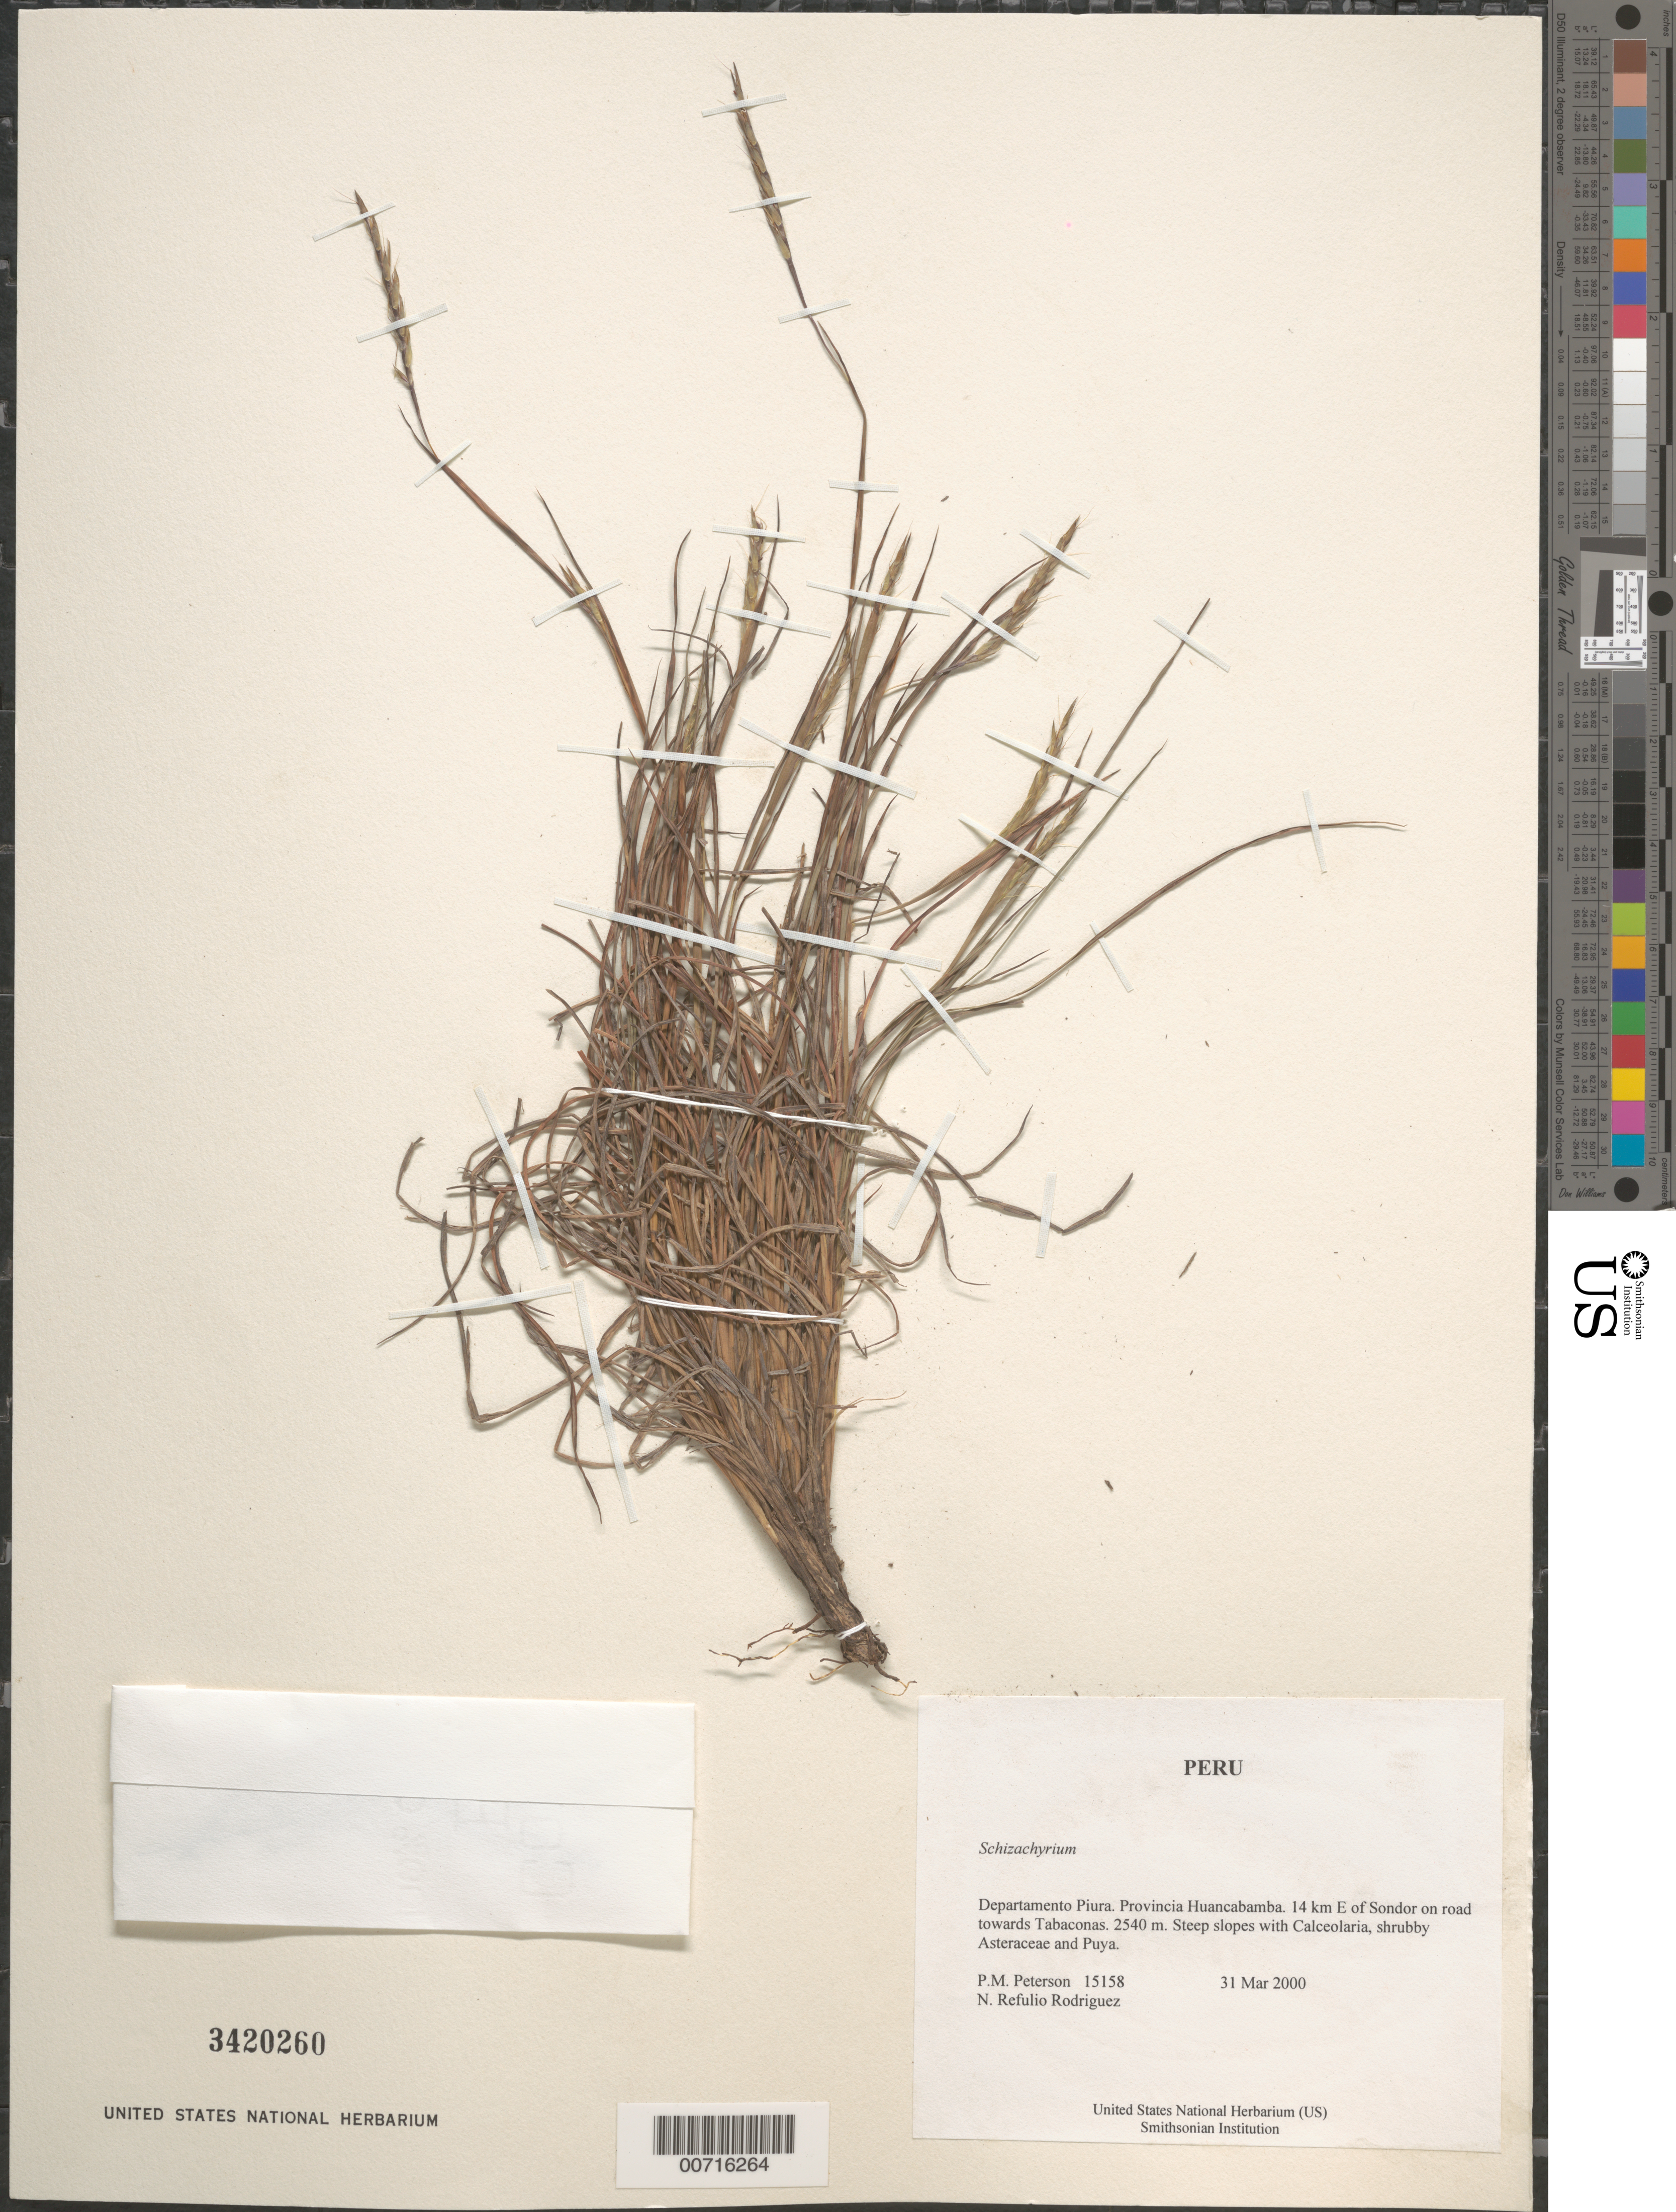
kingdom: Plantae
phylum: Tracheophyta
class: Liliopsida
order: Poales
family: Poaceae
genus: Schizachyrium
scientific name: Schizachyrium sp.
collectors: P. M. Peterson & N. Refulio-Rodríguez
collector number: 15158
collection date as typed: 31 Mar 2000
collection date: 2000-03-31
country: Peru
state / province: Piura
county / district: Huancabamba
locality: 14 km E of Sondor on road towards Tabaconas.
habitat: Steep slopes with Calceolaria, shruby Asteraceae and Puya.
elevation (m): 2540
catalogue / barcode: US 3420260